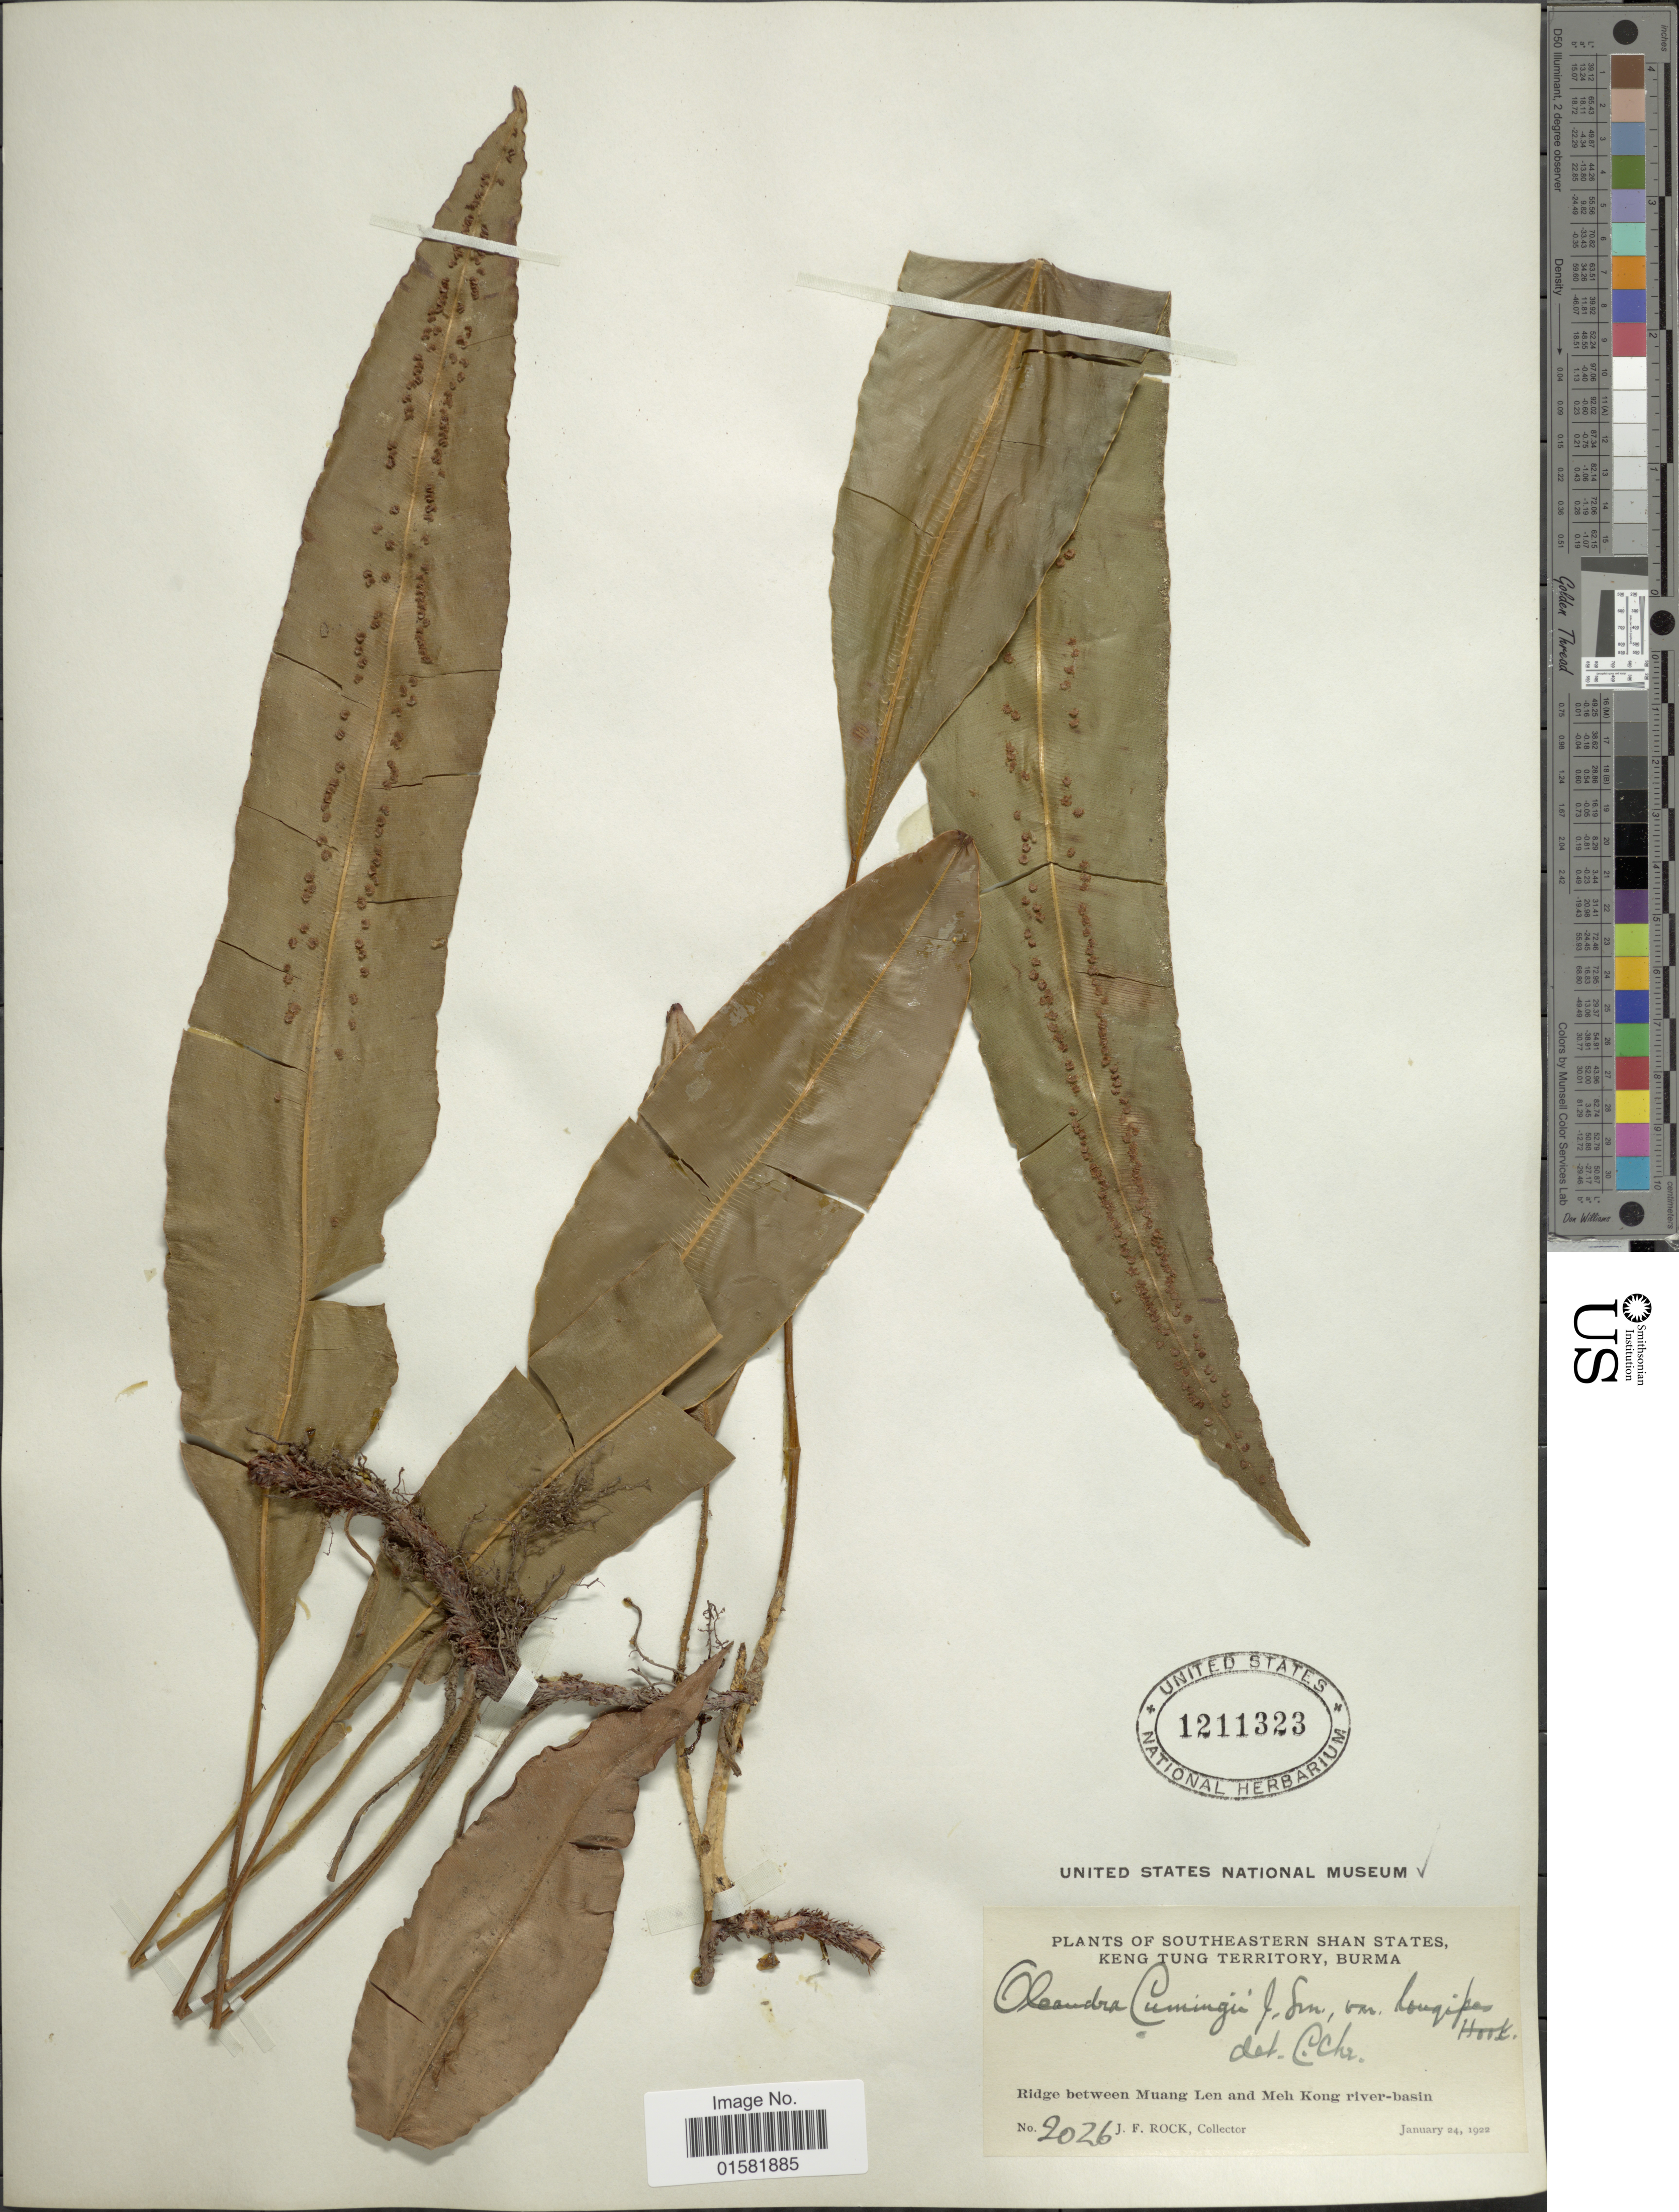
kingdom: Plantae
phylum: Tracheophyta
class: Polypodiopsida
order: Polypodiales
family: Oleandraceae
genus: Oleandra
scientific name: Oleandra cumingii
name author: J. Sm. ex C. Presl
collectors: J. Rock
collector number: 2026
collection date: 1922-01-24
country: Myanmar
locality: Southeastern Shan States, Keng Tung Territory, Burma, Ridge between Muang Len and Meh Kong river-basin.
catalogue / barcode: US 1211323